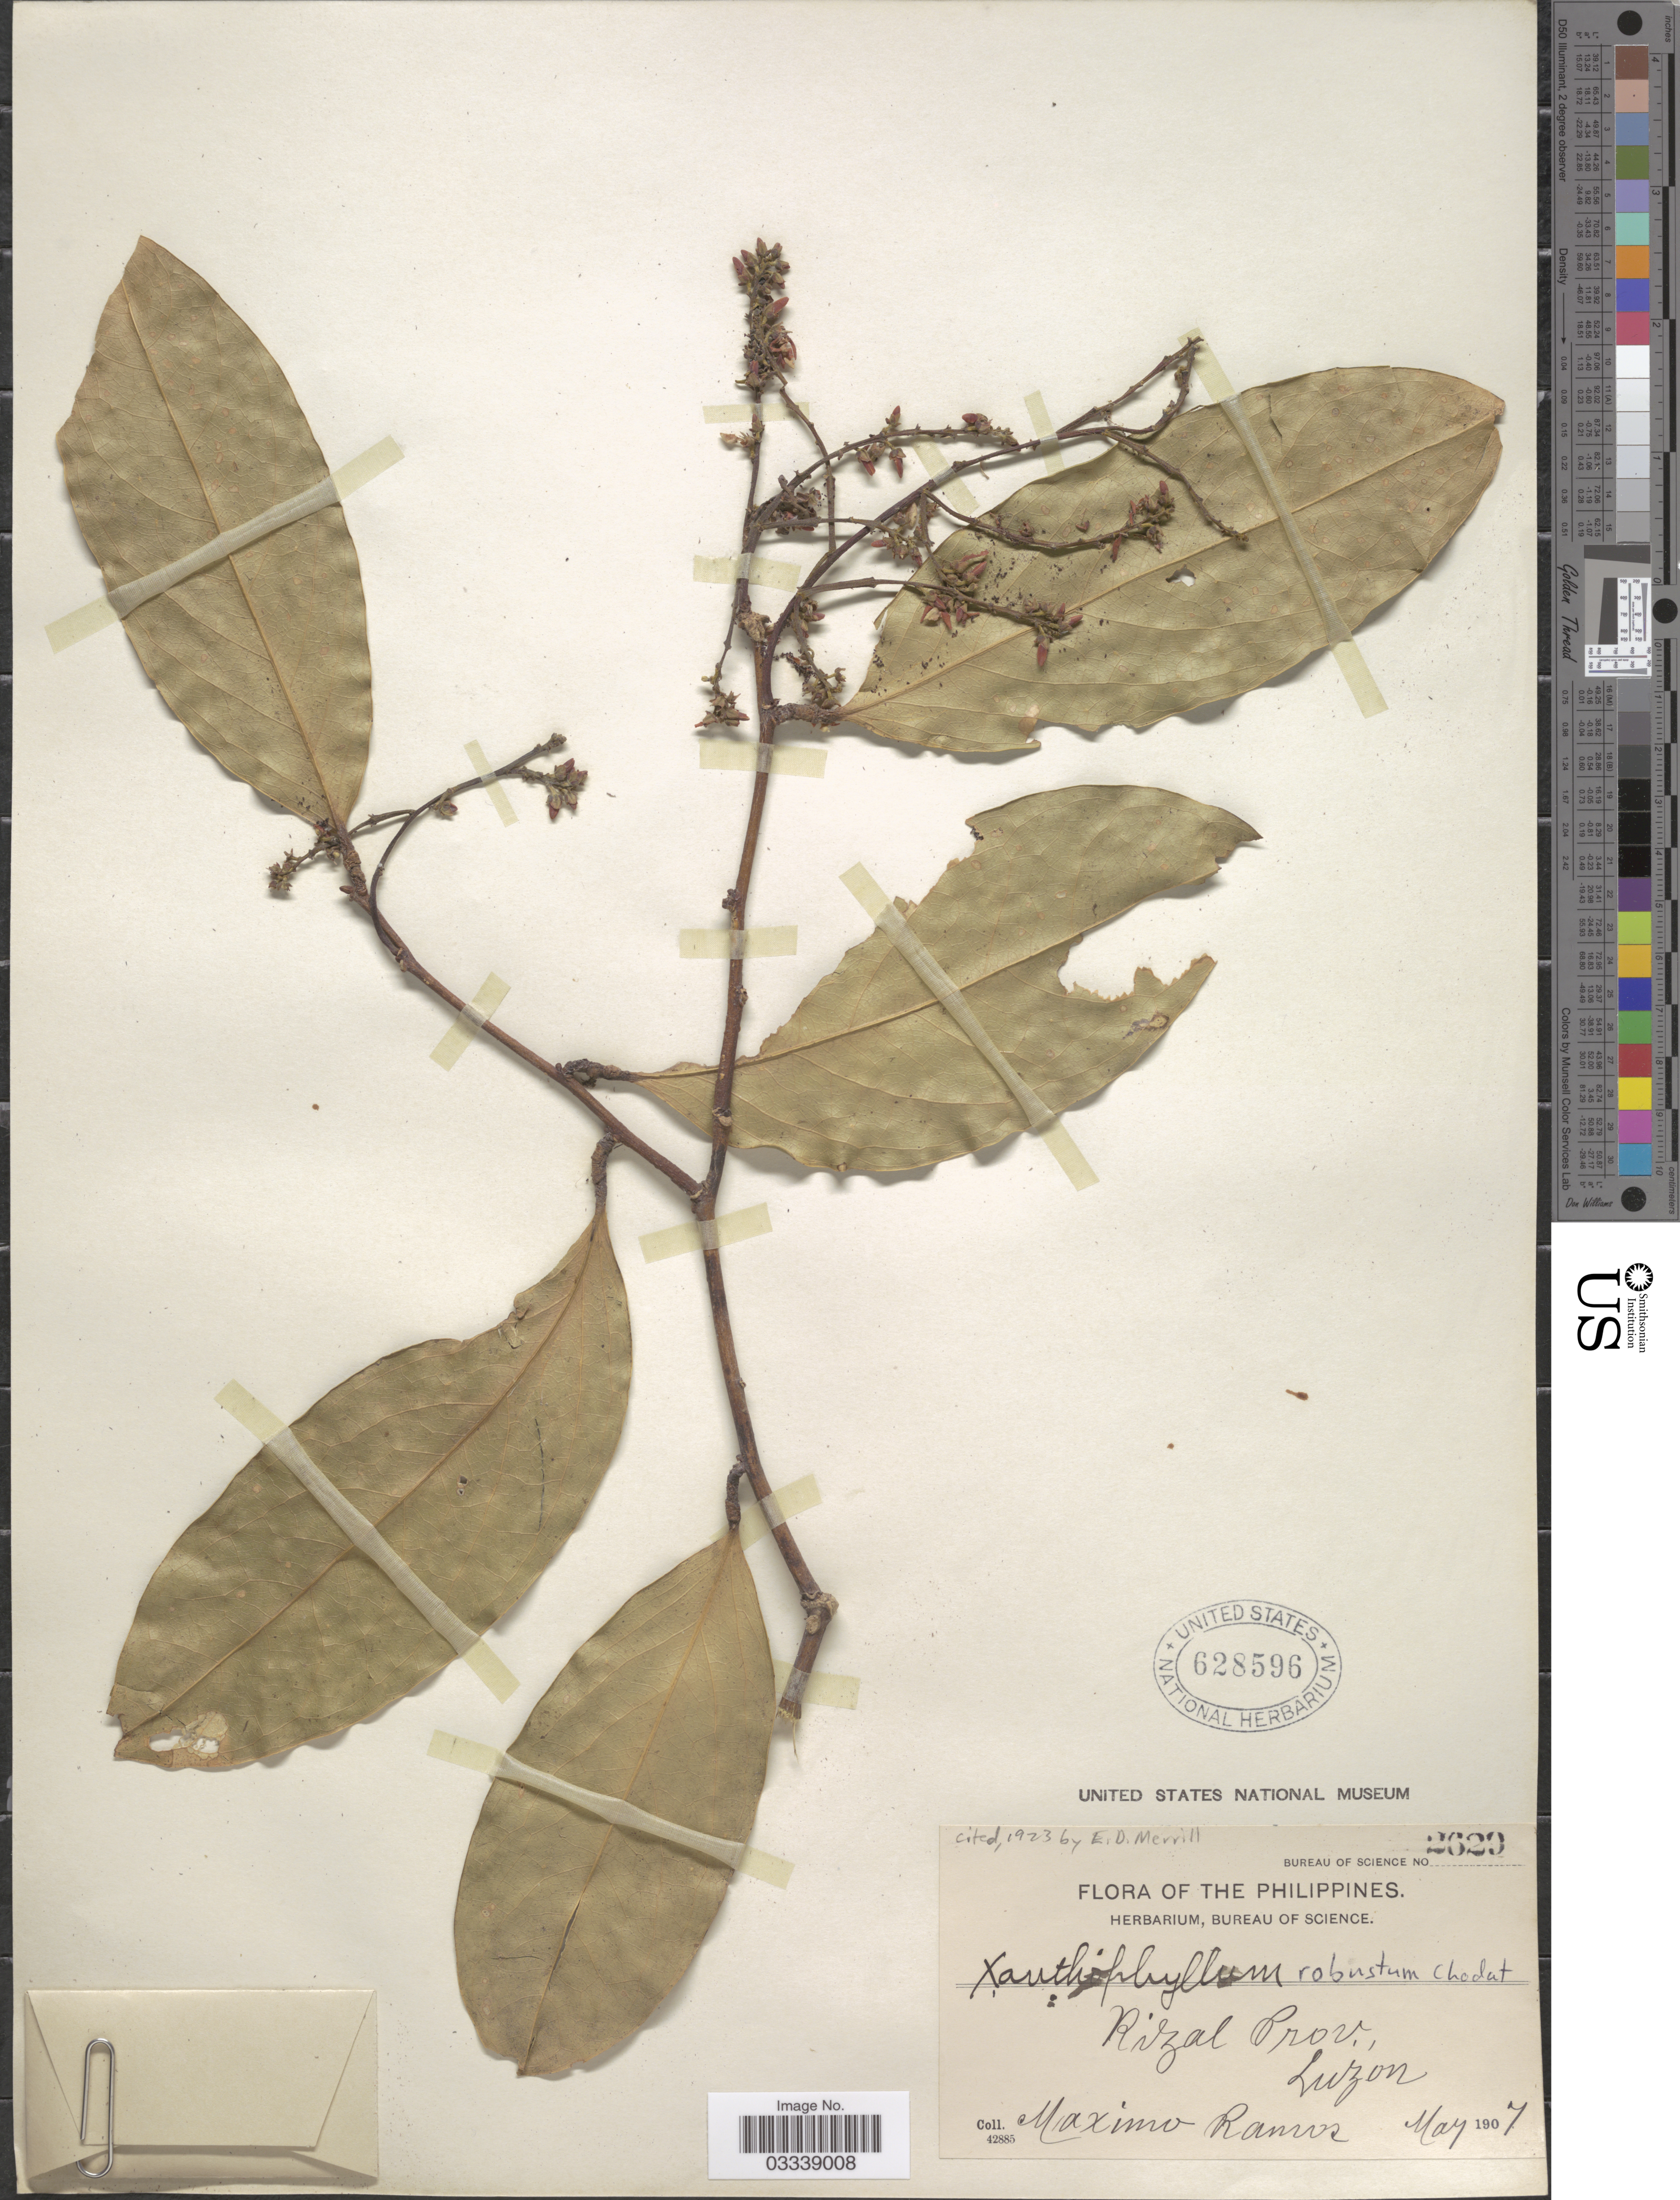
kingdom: Plantae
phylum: Tracheophyta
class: Magnoliopsida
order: Fabales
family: Polygalaceae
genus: Xanthophyllum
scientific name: Xanthophyllum vitellinum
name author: (Blume) D. Dietr.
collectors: M. Ramos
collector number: Bureau of Science 2629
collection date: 1907-05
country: Philippines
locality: Rizal Prov., Luzon.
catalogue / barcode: US 628596